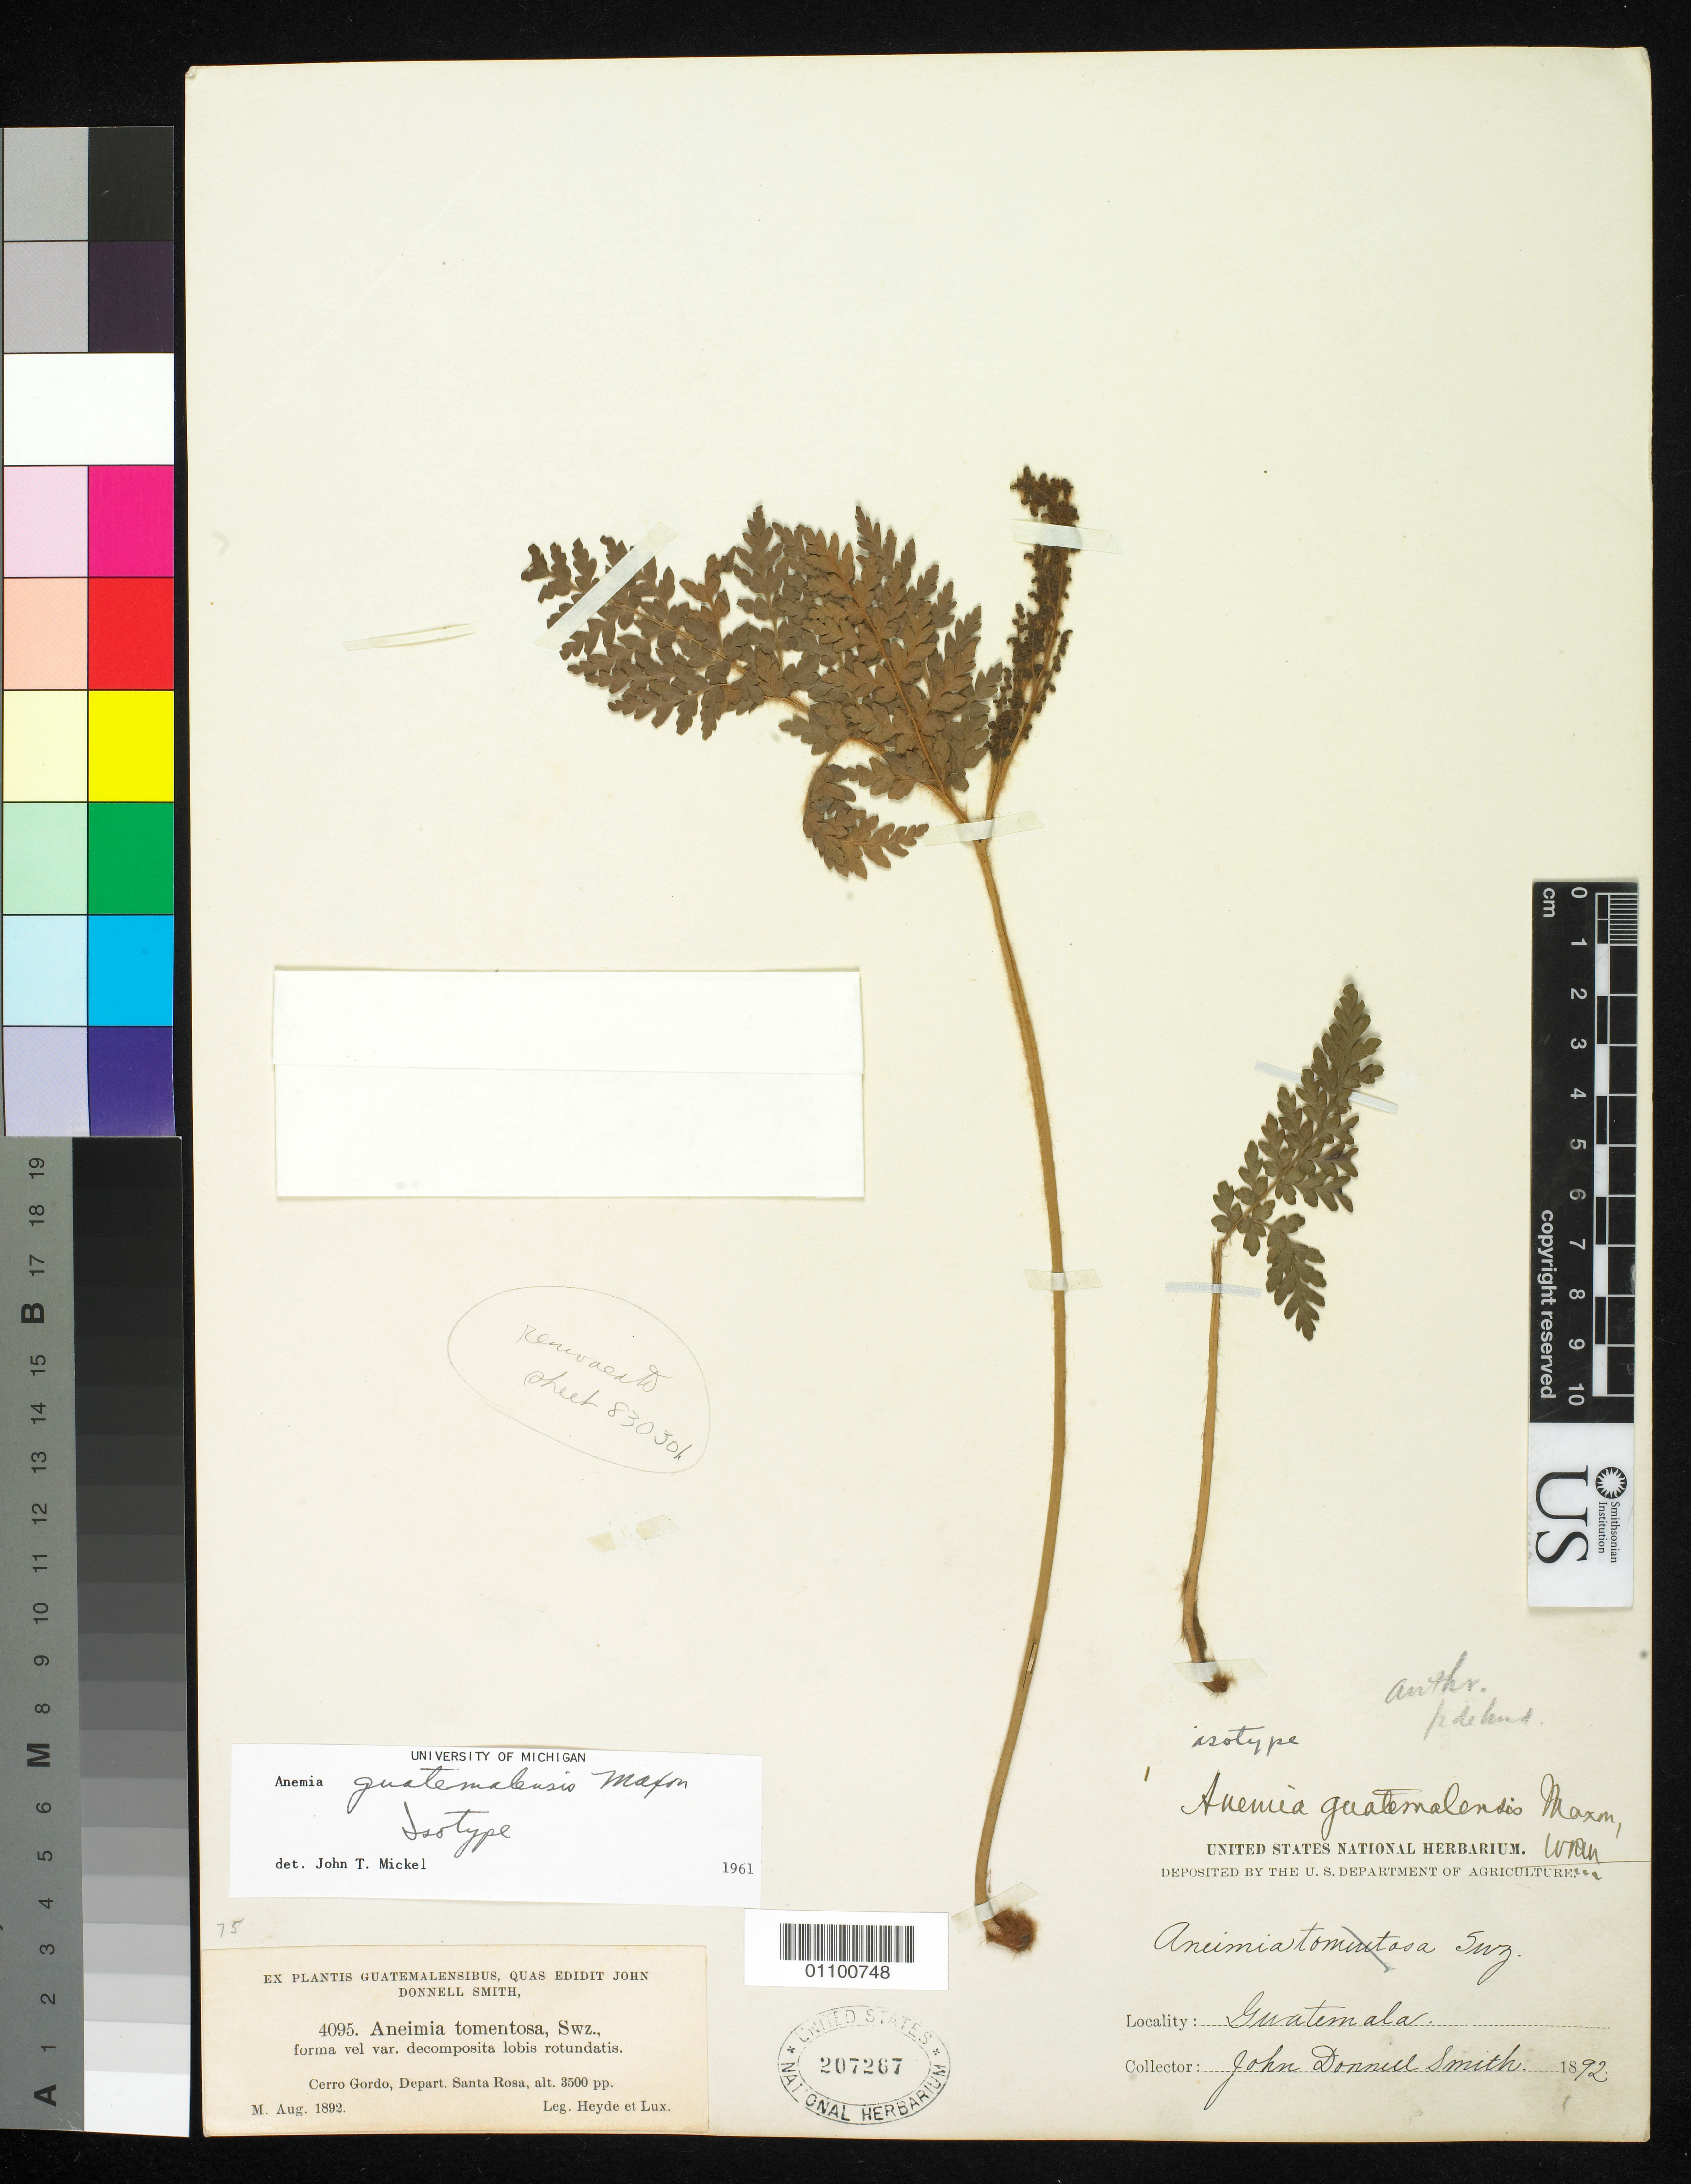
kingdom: Plantae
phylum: Tracheophyta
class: Polypodiopsida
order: Schizaeales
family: Anemiaceae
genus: Anemia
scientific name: Anemia guatemalensis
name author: Maxon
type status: Isotype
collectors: E. T. Heyde & E. Lux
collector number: J.D.S. 4095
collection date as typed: Aug 1892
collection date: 1892-08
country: Guatemala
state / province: Santa Rosa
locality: Cerro Gordo.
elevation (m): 1050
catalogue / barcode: US 207267